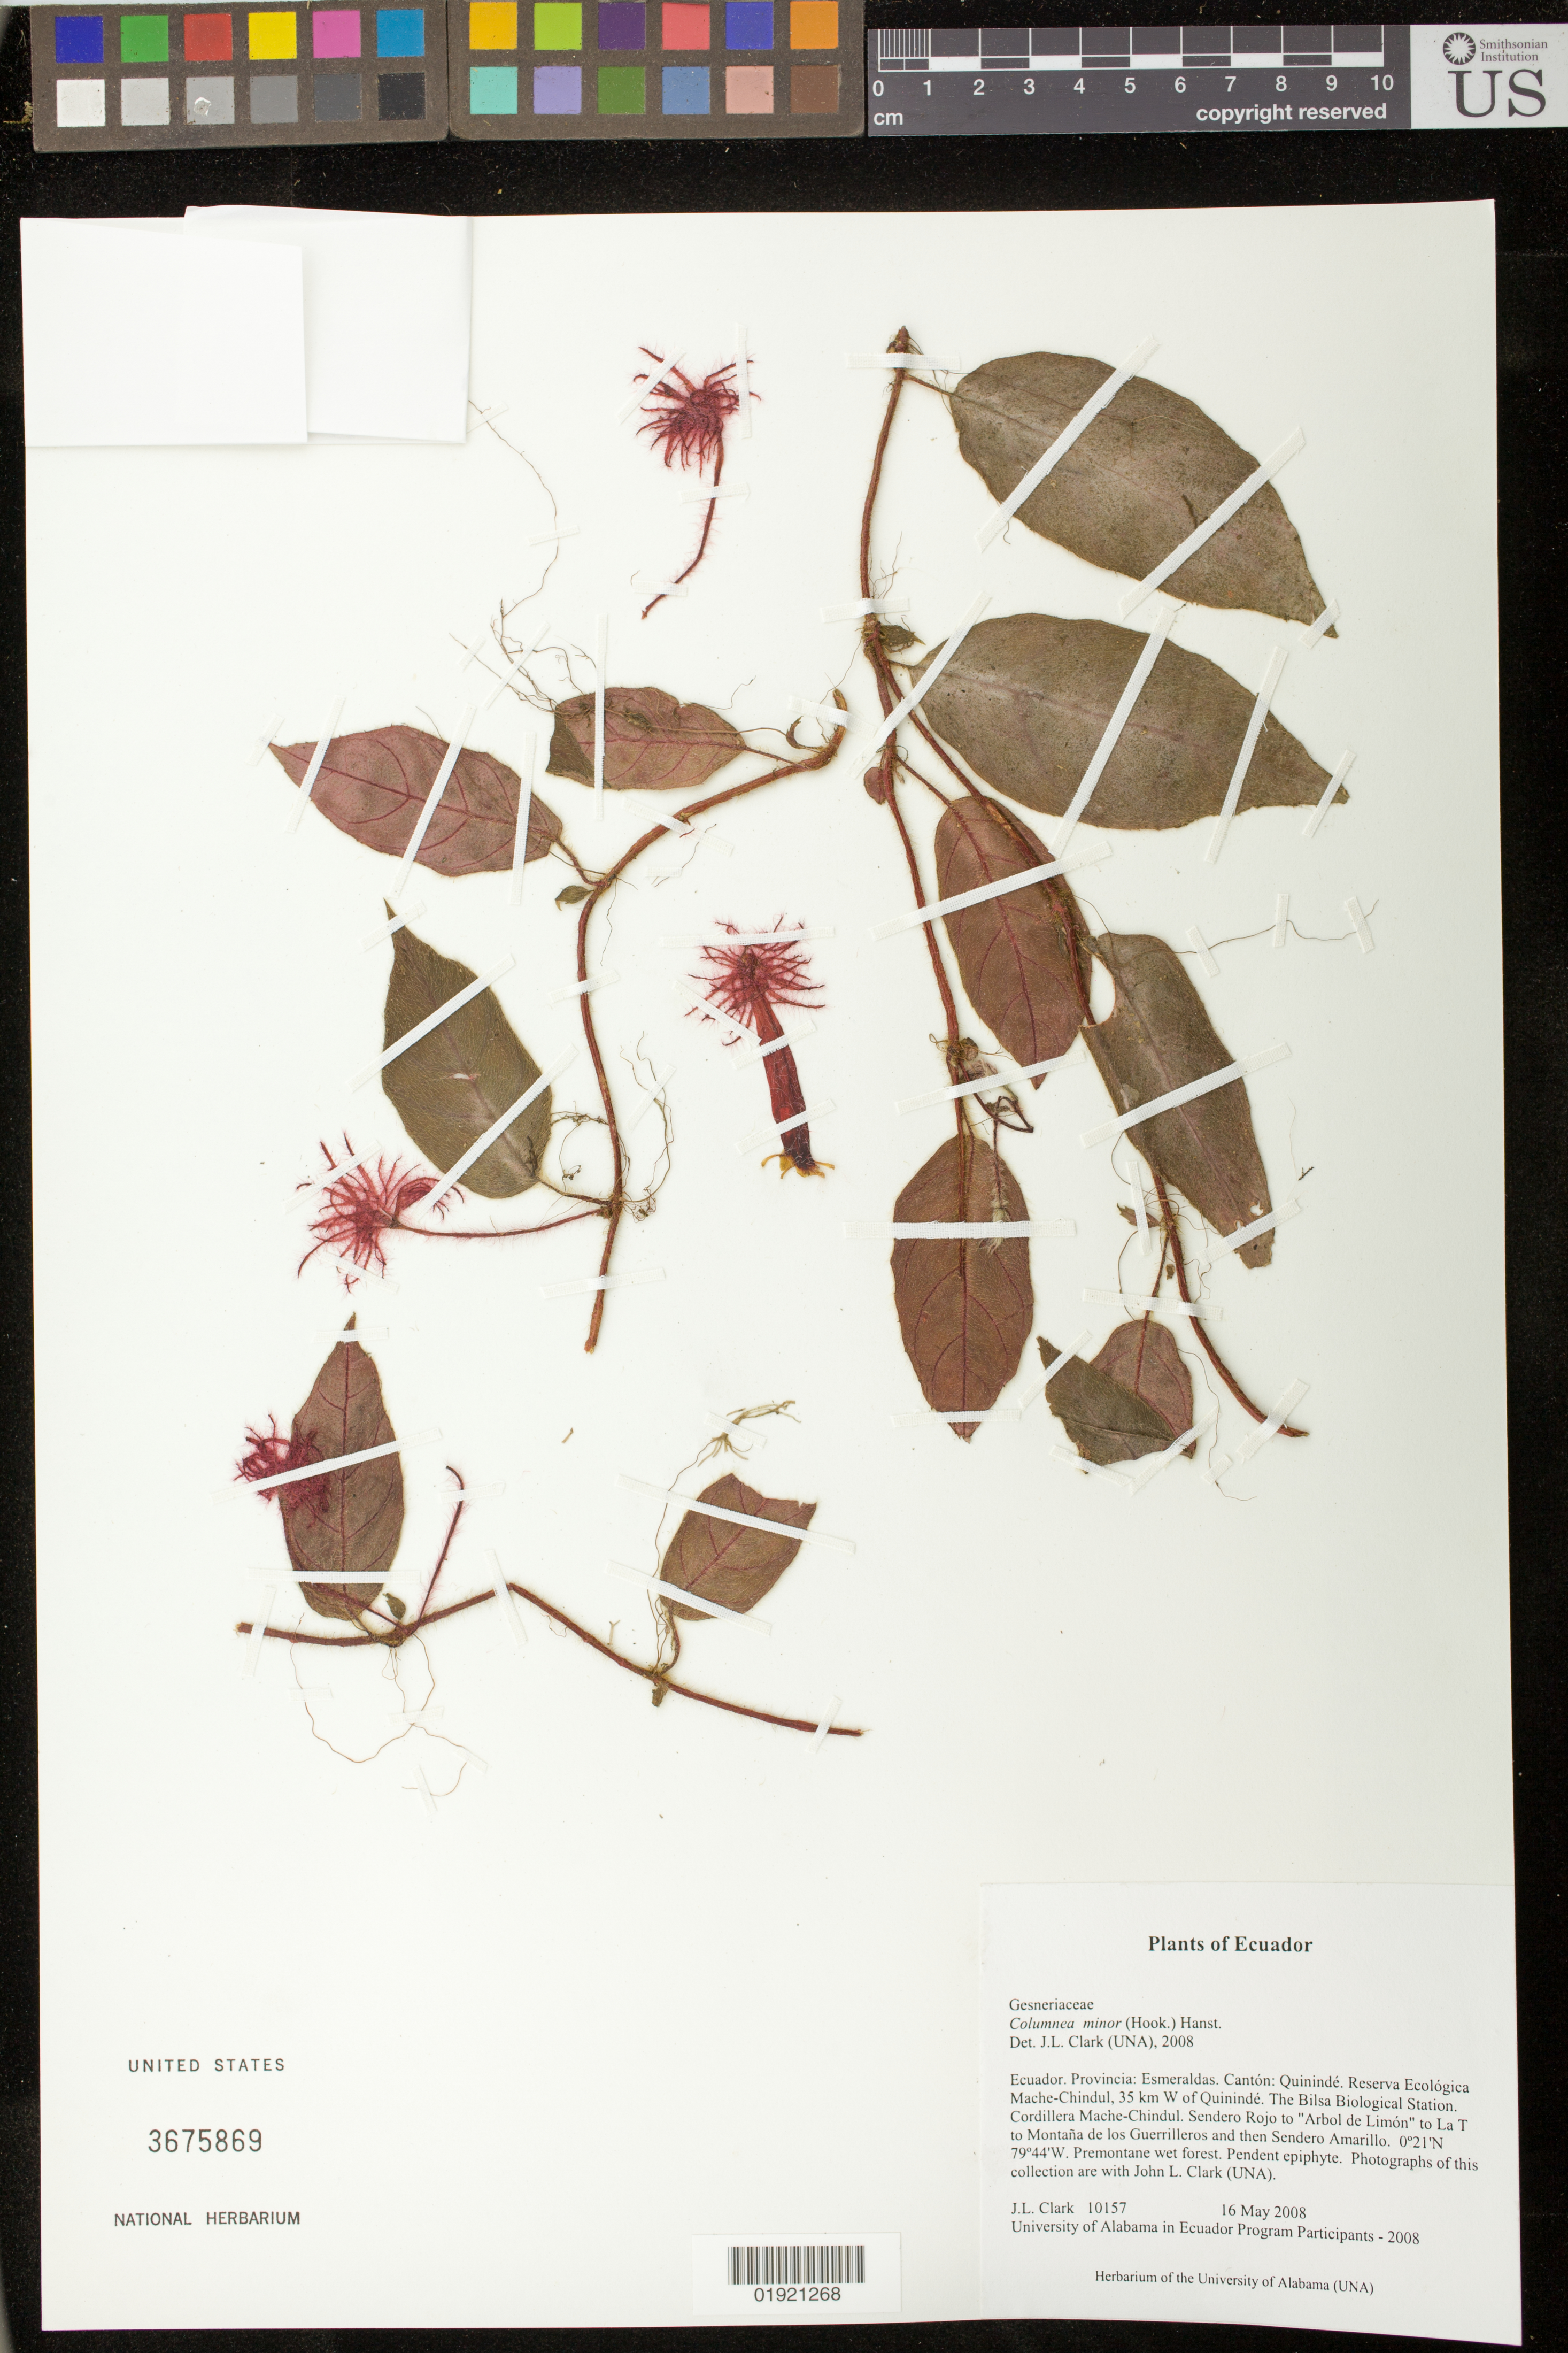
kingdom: Plantae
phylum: Tracheophyta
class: Magnoliopsida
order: Lamiales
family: Gesneriaceae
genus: Columnea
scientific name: Columnea minor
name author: (Hook.) Hanst.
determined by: Clark, J. L.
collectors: J. L. Clark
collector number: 10157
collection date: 2008-05-16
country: Ecuador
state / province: Esmeraldas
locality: Canton: Quininde. Reserva Ecologica Mache-Chindul, 35 km W of Quininde. The Bilsa Biological Station. Cordillera Mache-Chindul. Sendero Rojo to "Arbol de Limon" to La T to Montana de los Guerrilleros and then Sendero Amarillo.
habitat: Premontane wet forest.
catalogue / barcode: US 3675869